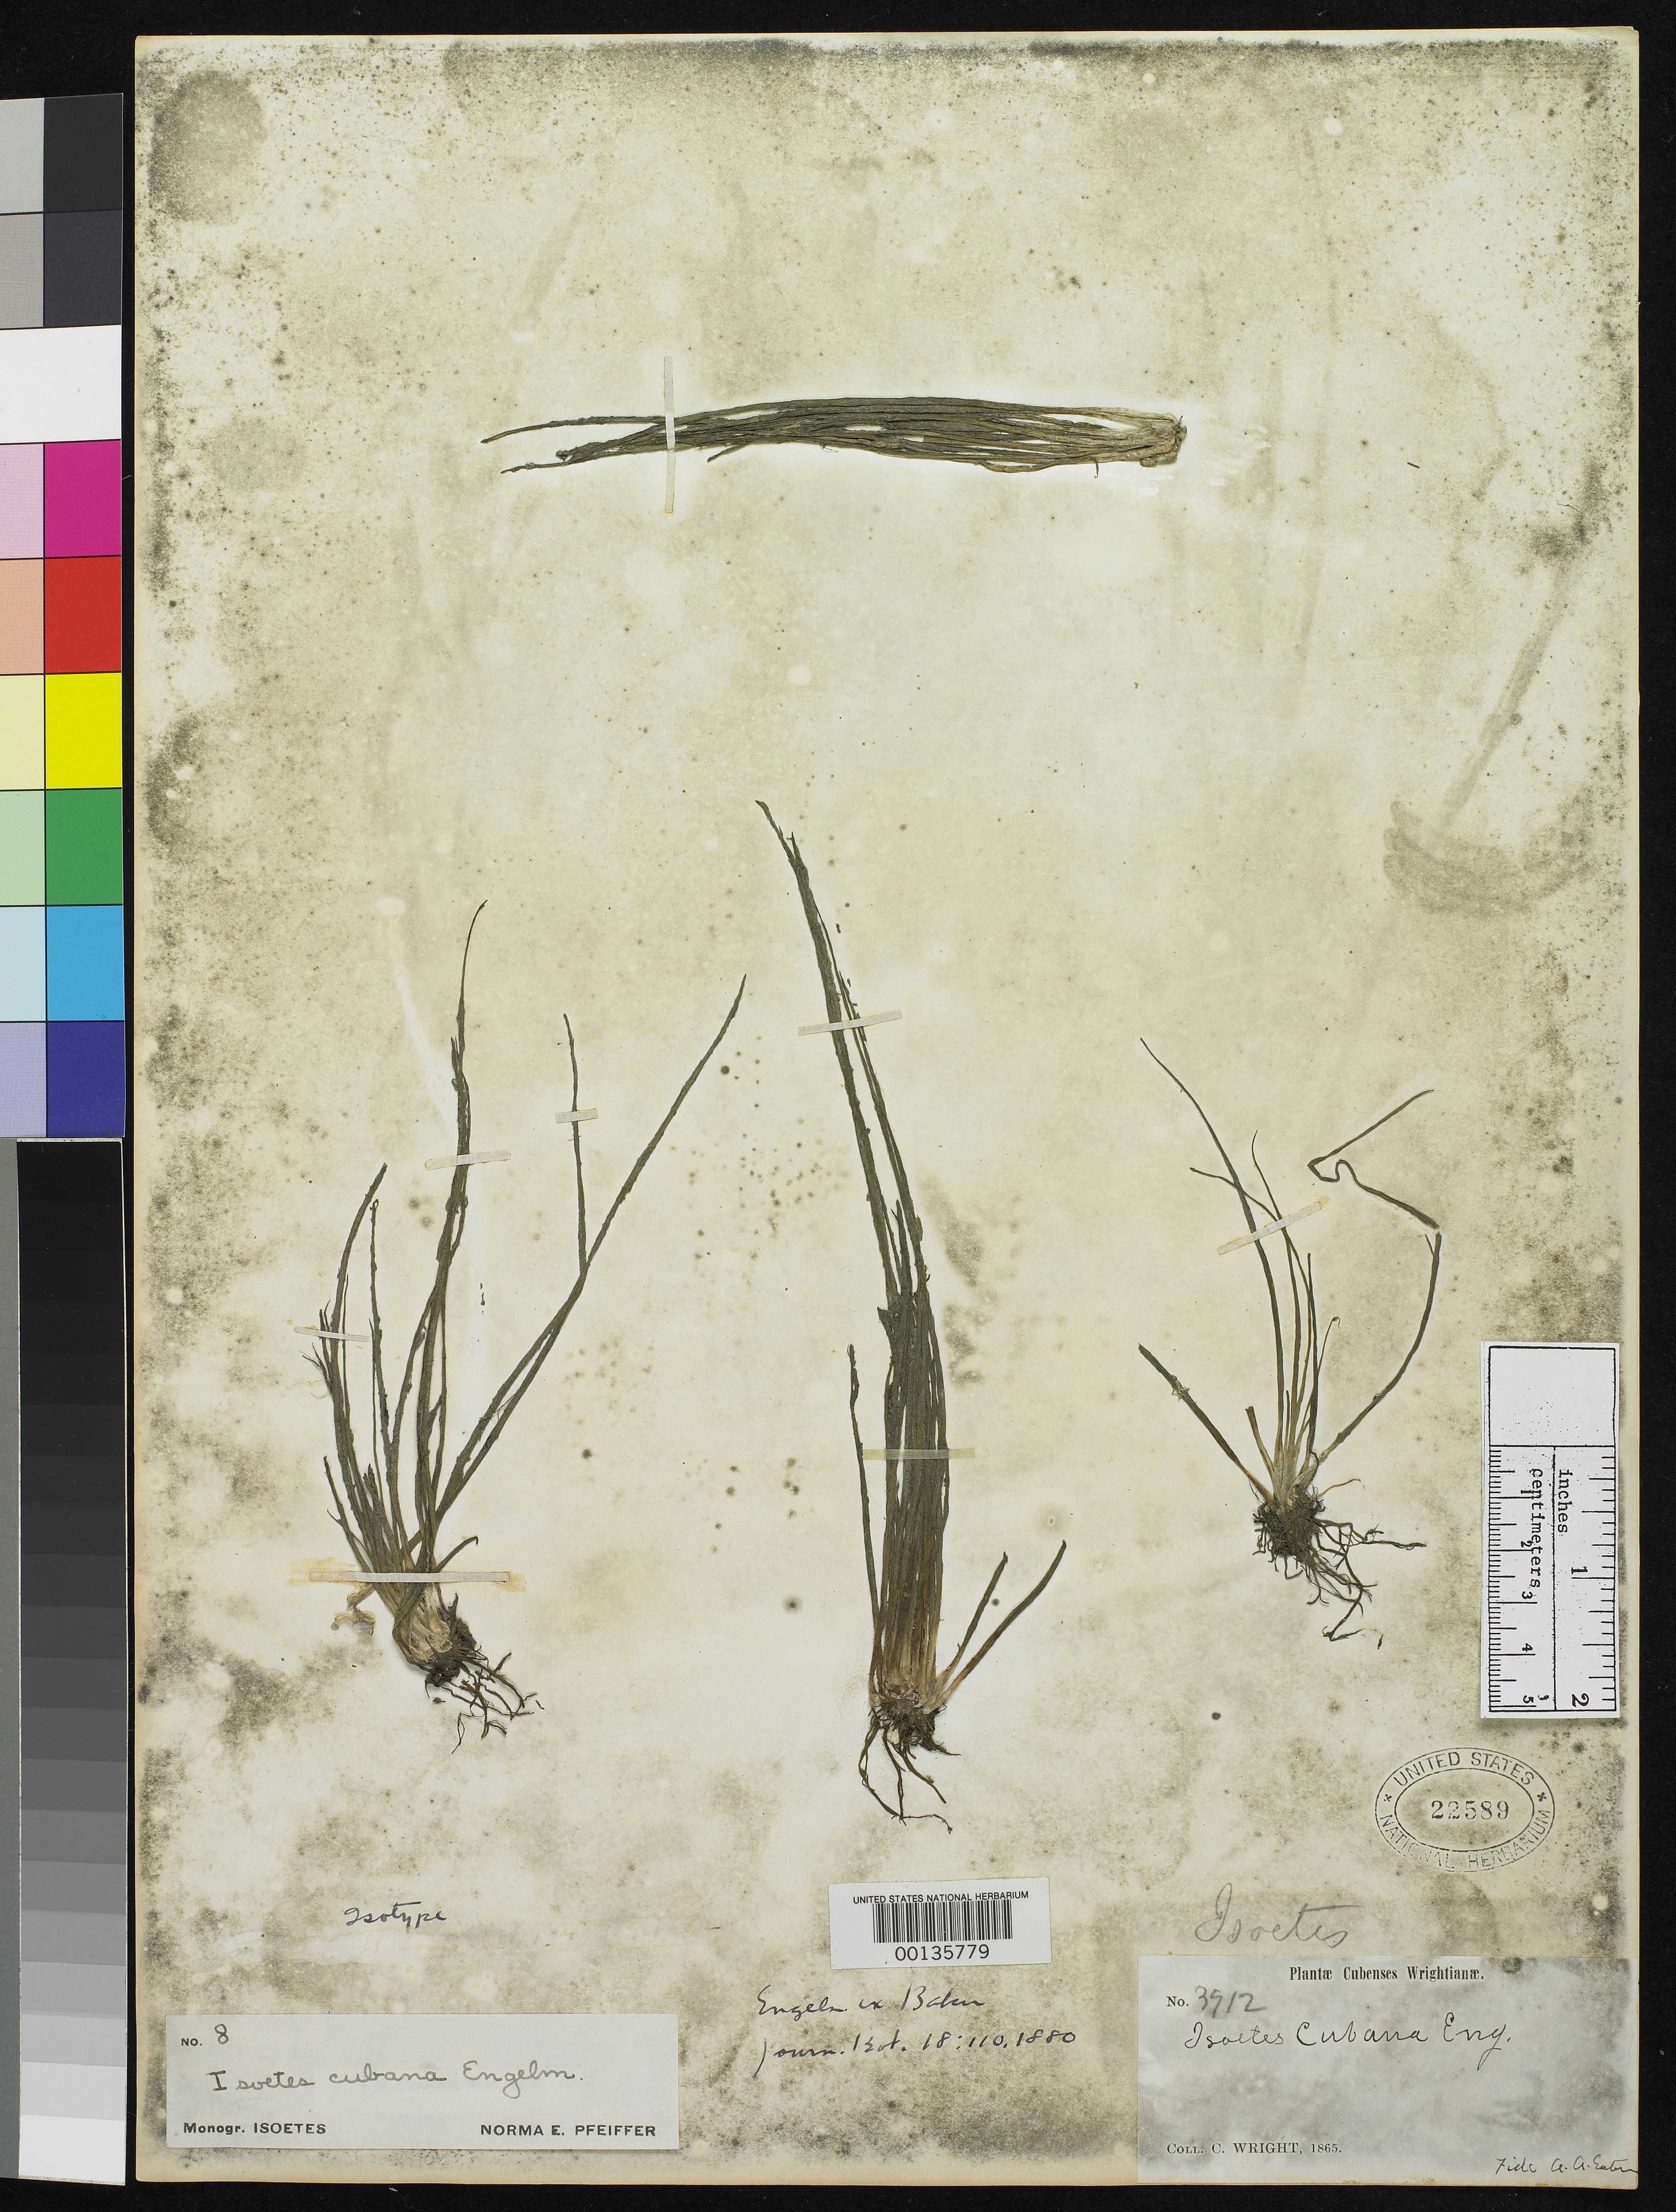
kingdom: Plantae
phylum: Tracheophyta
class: Lycopodiopsida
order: Isoetales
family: Isoetaceae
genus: Isoetes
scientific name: Isoetes cubana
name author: Engelm. ex Baker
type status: Type Collection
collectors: C. Wright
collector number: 3912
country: Cuba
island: Greater Antilles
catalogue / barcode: US 22589